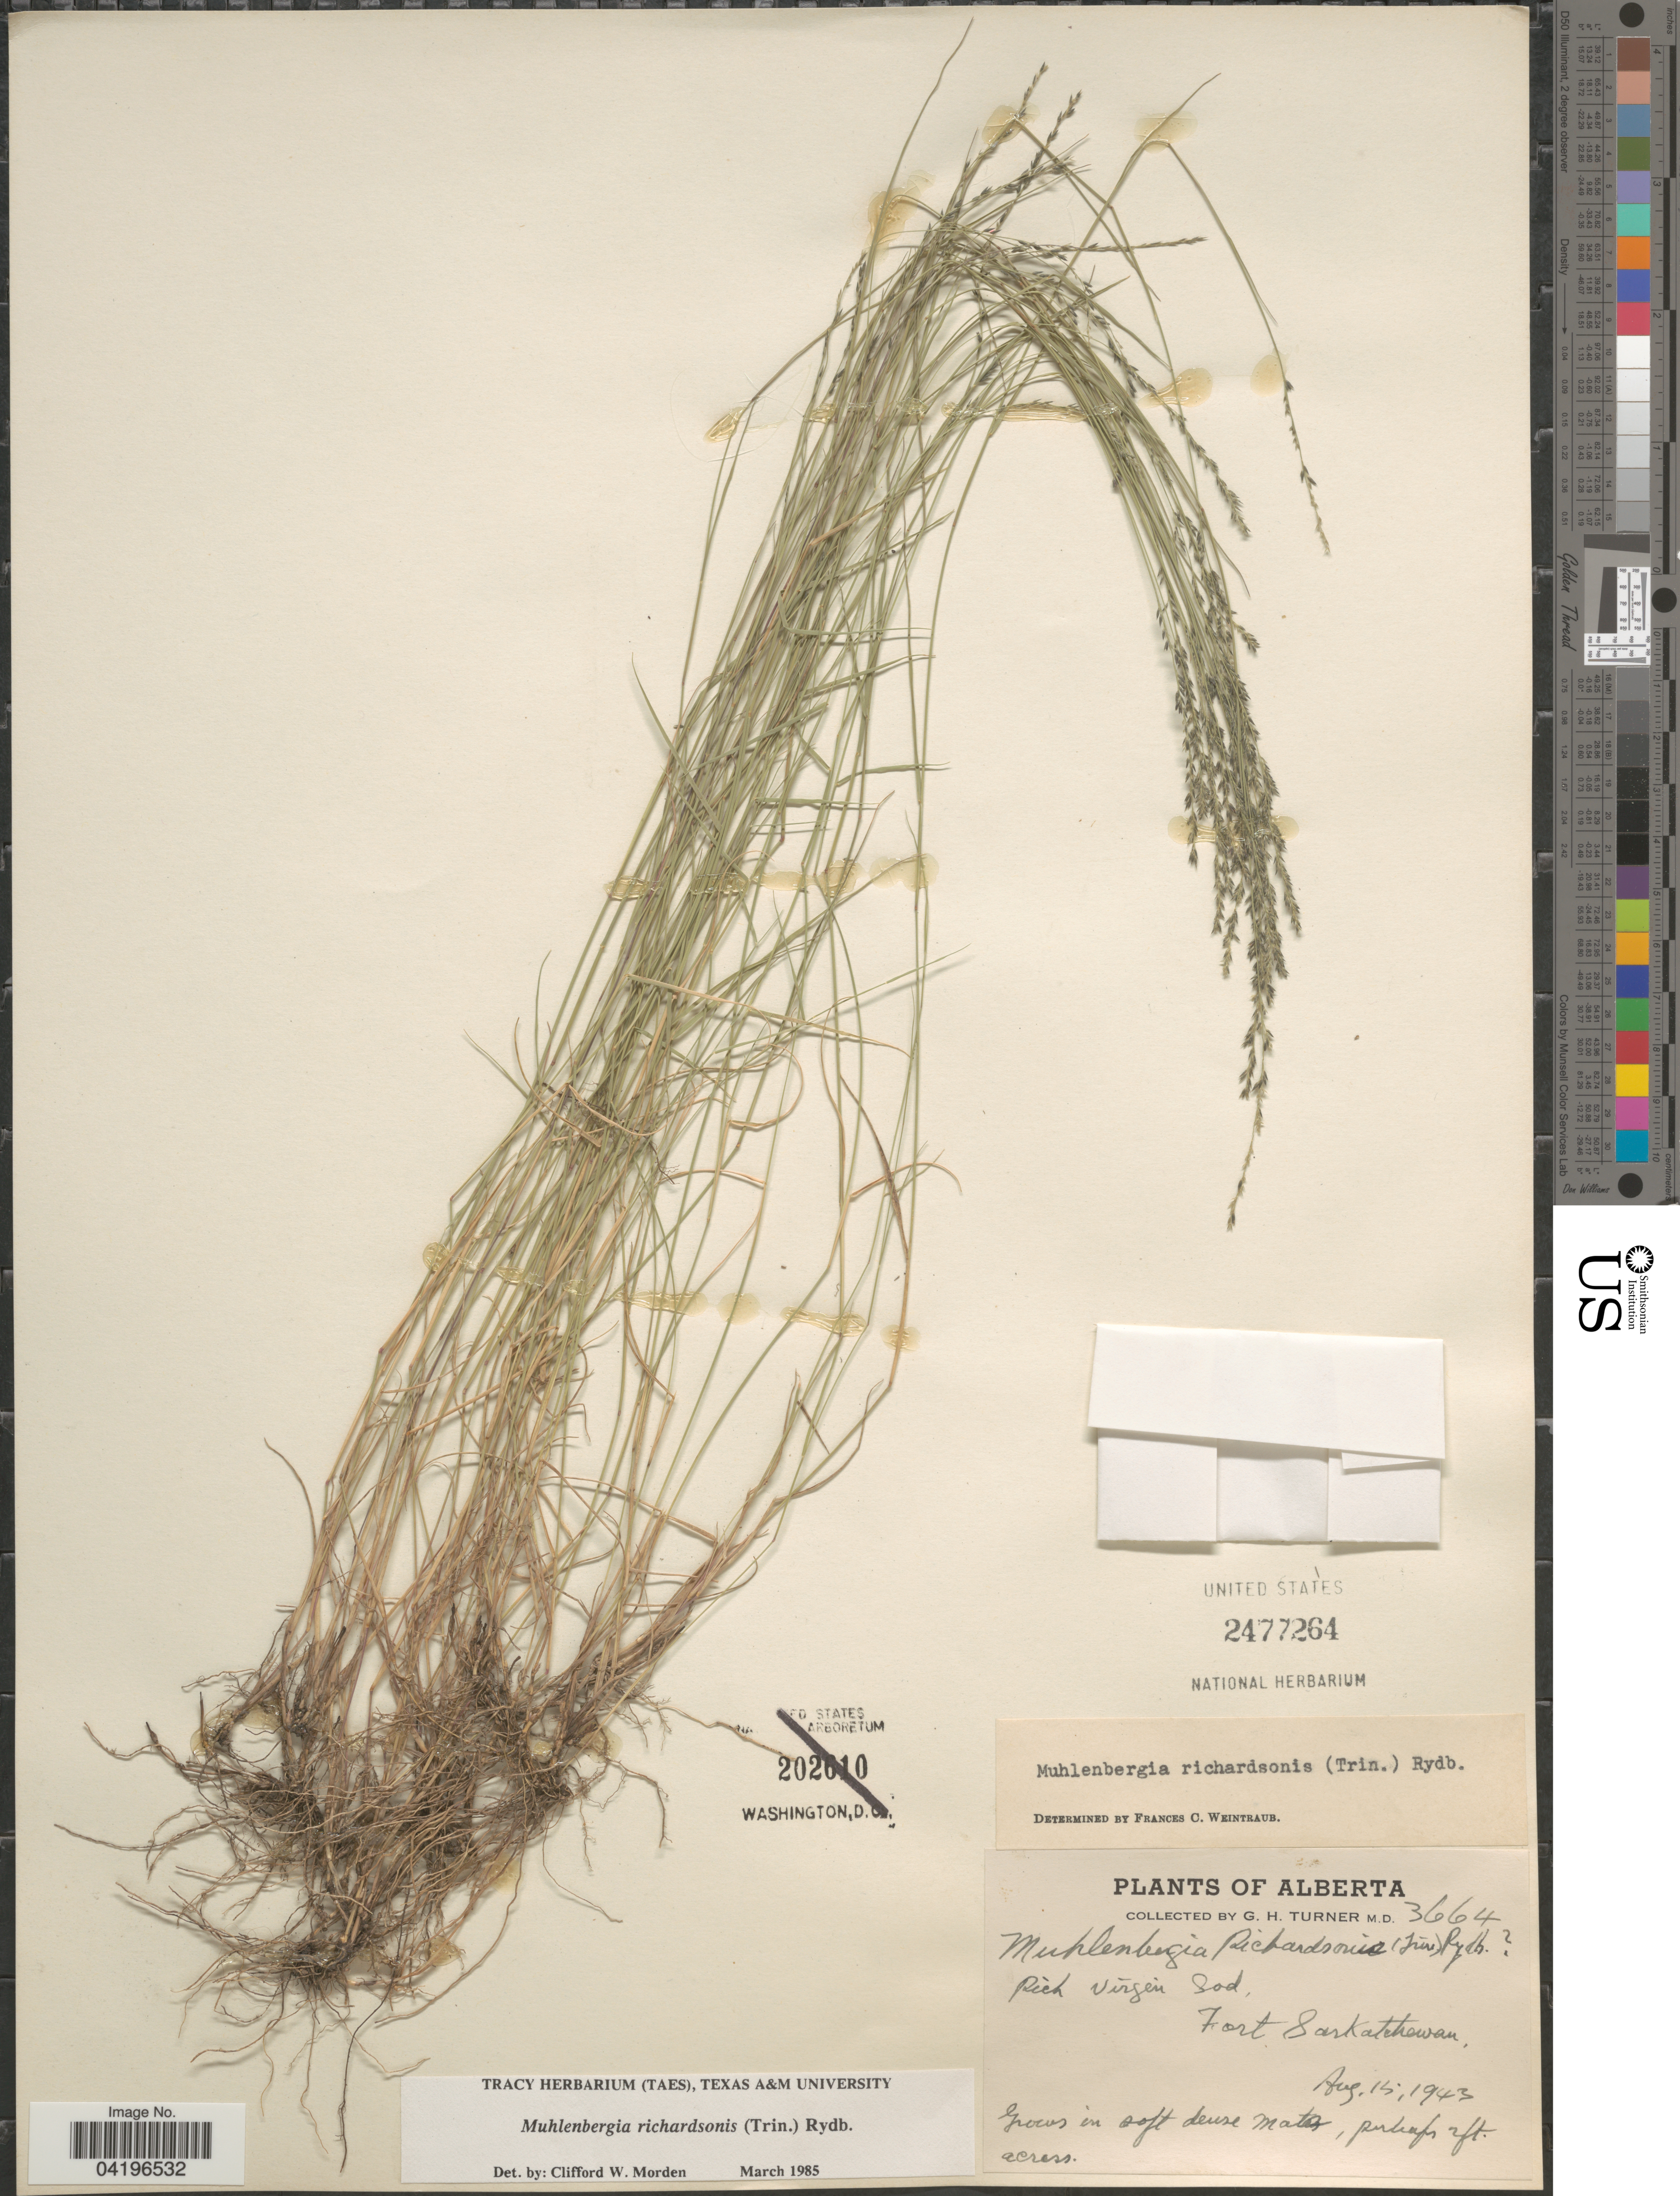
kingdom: Plantae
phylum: Tracheophyta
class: Liliopsida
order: Poales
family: Poaceae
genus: Muhlenbergia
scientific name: Muhlenbergia richardsonis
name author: (Trin.) Rydb.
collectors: G. H. Turner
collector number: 3664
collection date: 1943-08-15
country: Canada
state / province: Alberta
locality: Rich Virgin Sod, Fort Saskatchewan.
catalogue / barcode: US 2477264